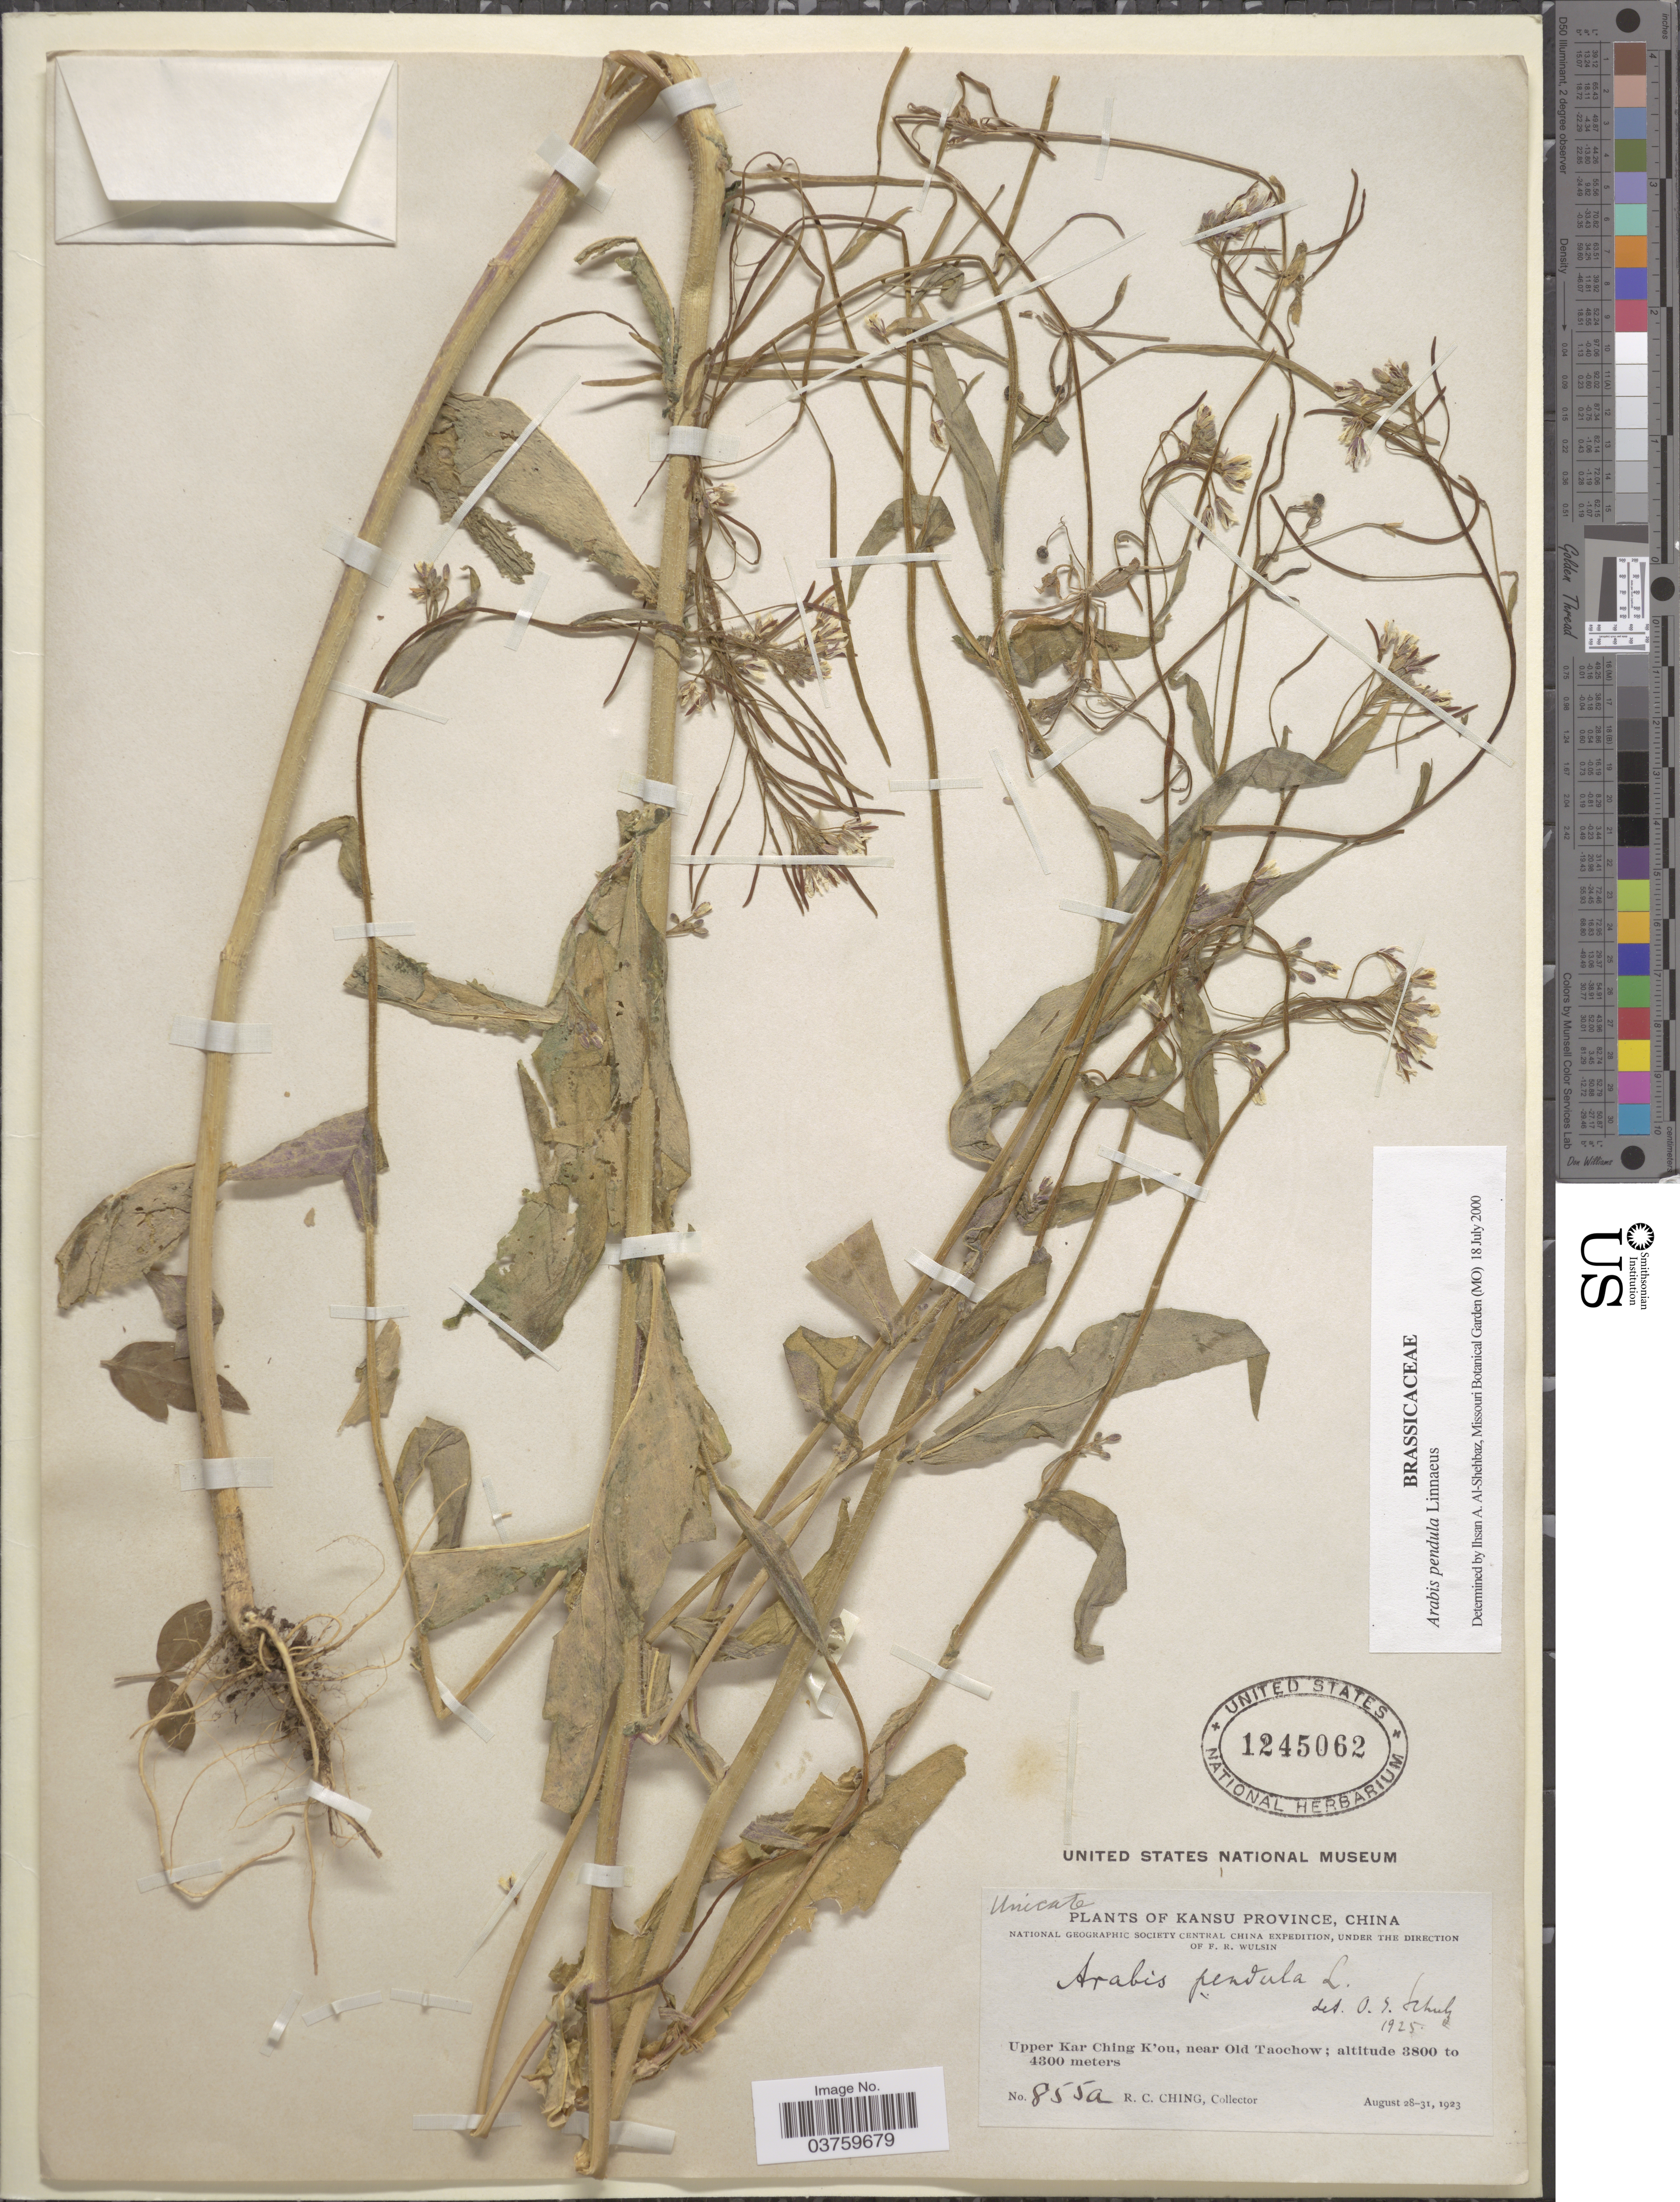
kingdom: Plantae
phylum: Tracheophyta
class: Magnoliopsida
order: Brassicales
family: Brassicaceae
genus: Arabis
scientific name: Arabis pendula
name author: L.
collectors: R. C. Ching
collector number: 855a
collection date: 1923-08-28/1923-08-31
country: China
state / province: Gansu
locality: Kansu Province. Upper Kar Ching K'ou, near Old Taochow.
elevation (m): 3800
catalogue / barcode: US 1245062